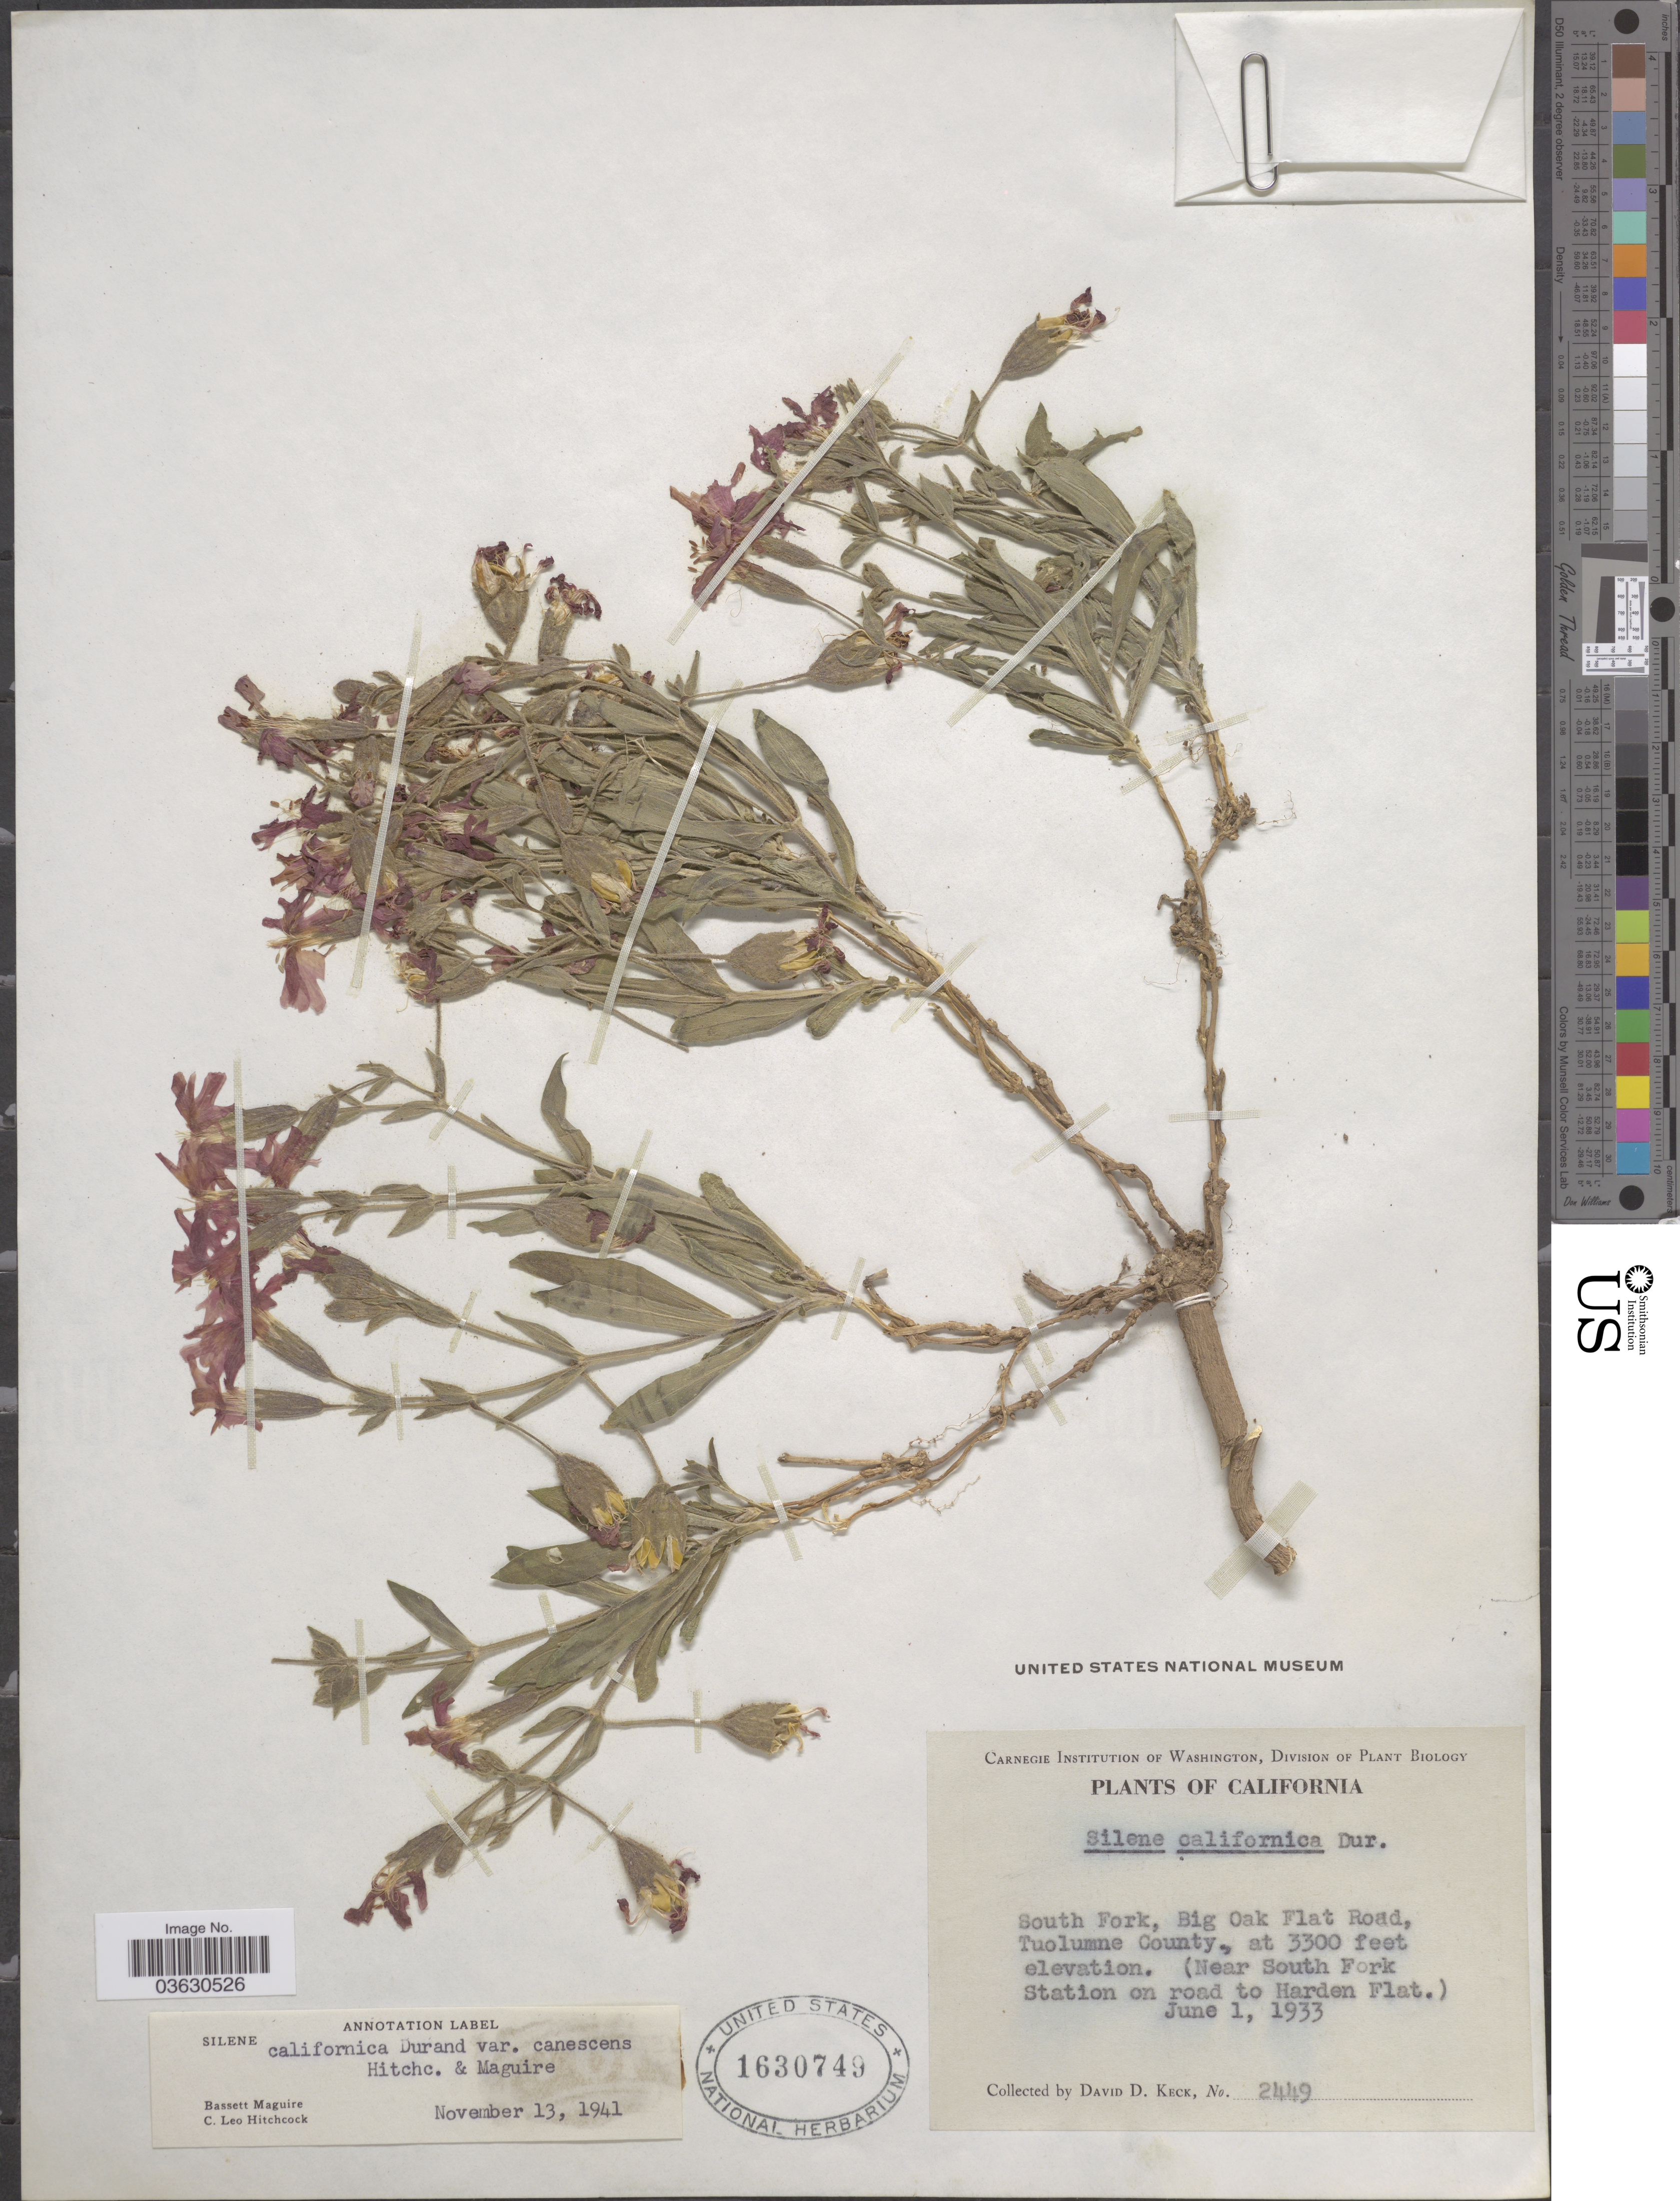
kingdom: Plantae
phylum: Tracheophyta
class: Magnoliopsida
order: Caryophyllales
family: Caryophyllaceae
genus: Silene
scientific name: Silene californica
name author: Durand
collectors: D. D. Keck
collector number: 2449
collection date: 1933-06-01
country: United States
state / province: California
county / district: Tuolumne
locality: South Fork, Big Oak Flat Road, Tuolumne County. (Near South Fork Station on road to Harden Flat).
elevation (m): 1006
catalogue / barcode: US 1630749